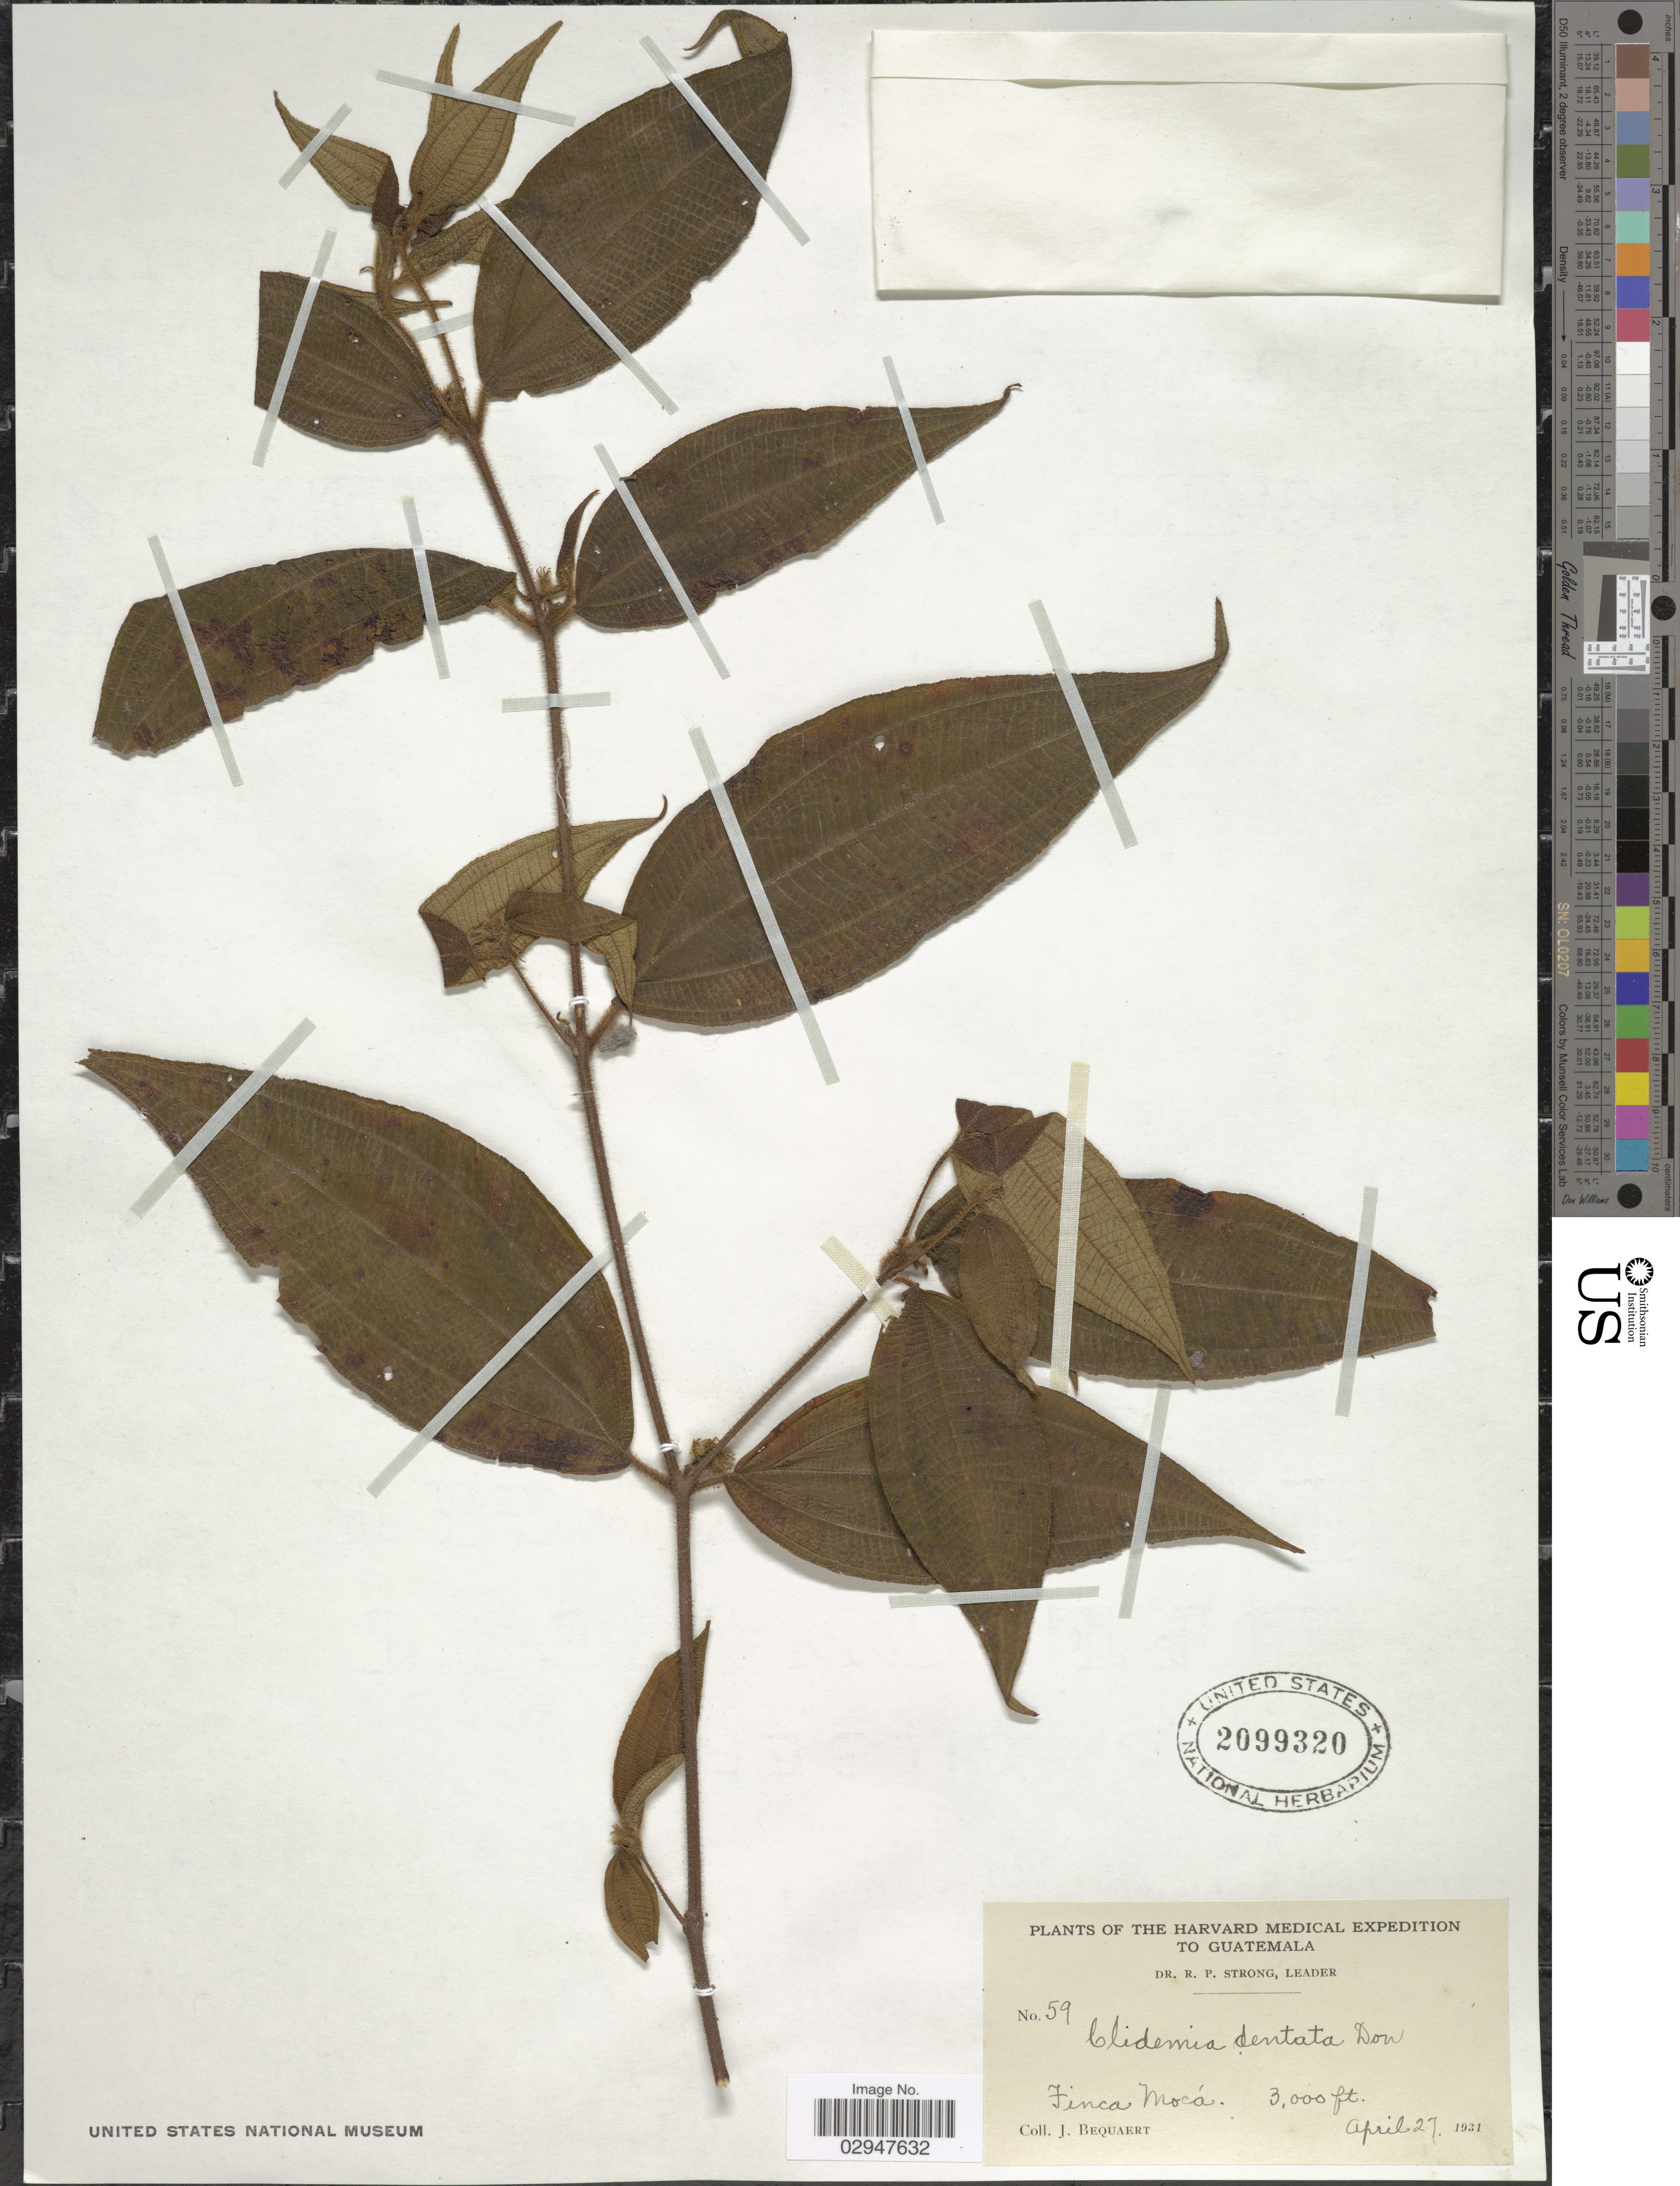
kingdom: Plantae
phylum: Tracheophyta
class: Magnoliopsida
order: Myrtales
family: Melastomataceae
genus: Clidemia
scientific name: Clidemia dentata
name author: D. Don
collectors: J. Bequaert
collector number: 59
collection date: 1931-04-27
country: Guatemala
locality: Finca Mocá.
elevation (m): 914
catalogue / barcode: US 2099320